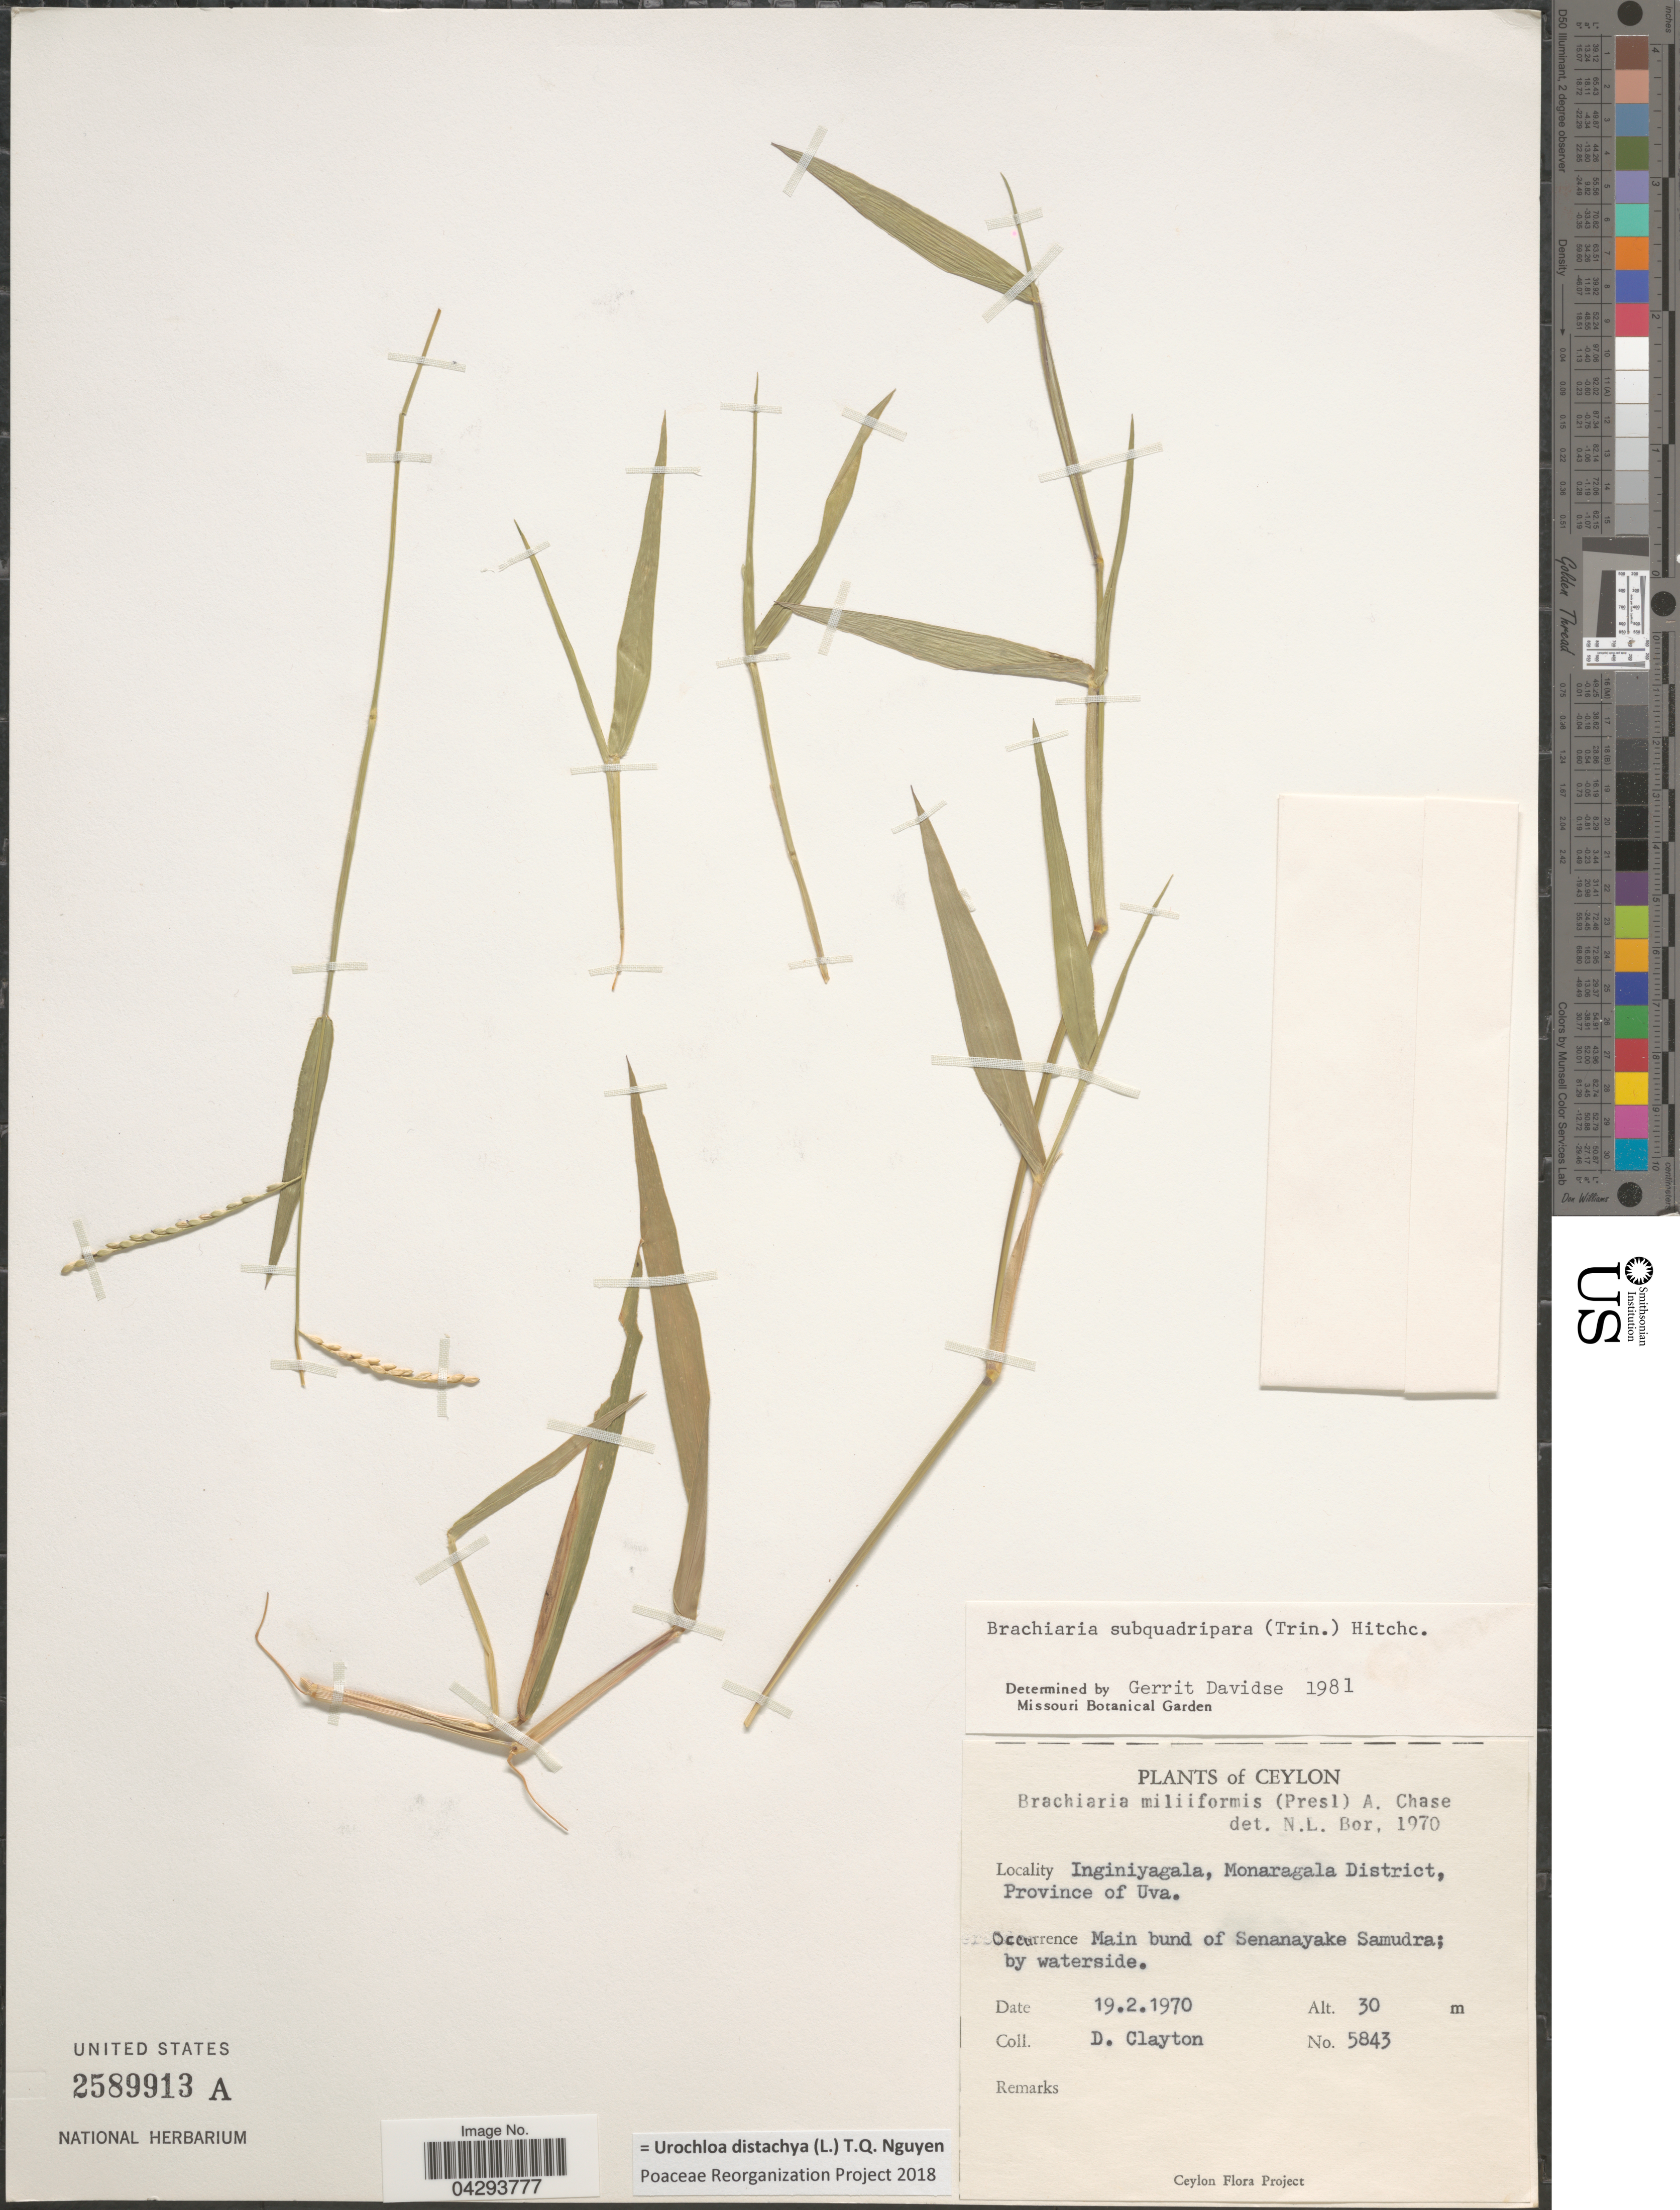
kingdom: Plantae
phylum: Tracheophyta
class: Liliopsida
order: Poales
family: Poaceae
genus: Urochloa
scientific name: Urochloa distachya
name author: (L.) T.Q. Nguyen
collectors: D. Clayton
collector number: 5843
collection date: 1970-02-19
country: Sri Lanka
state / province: Uva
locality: Ceylon. Inginiyagala, Monaragala District. Main bund of Senanayake Samudra; by waterside.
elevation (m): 30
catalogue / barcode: US 2589913A